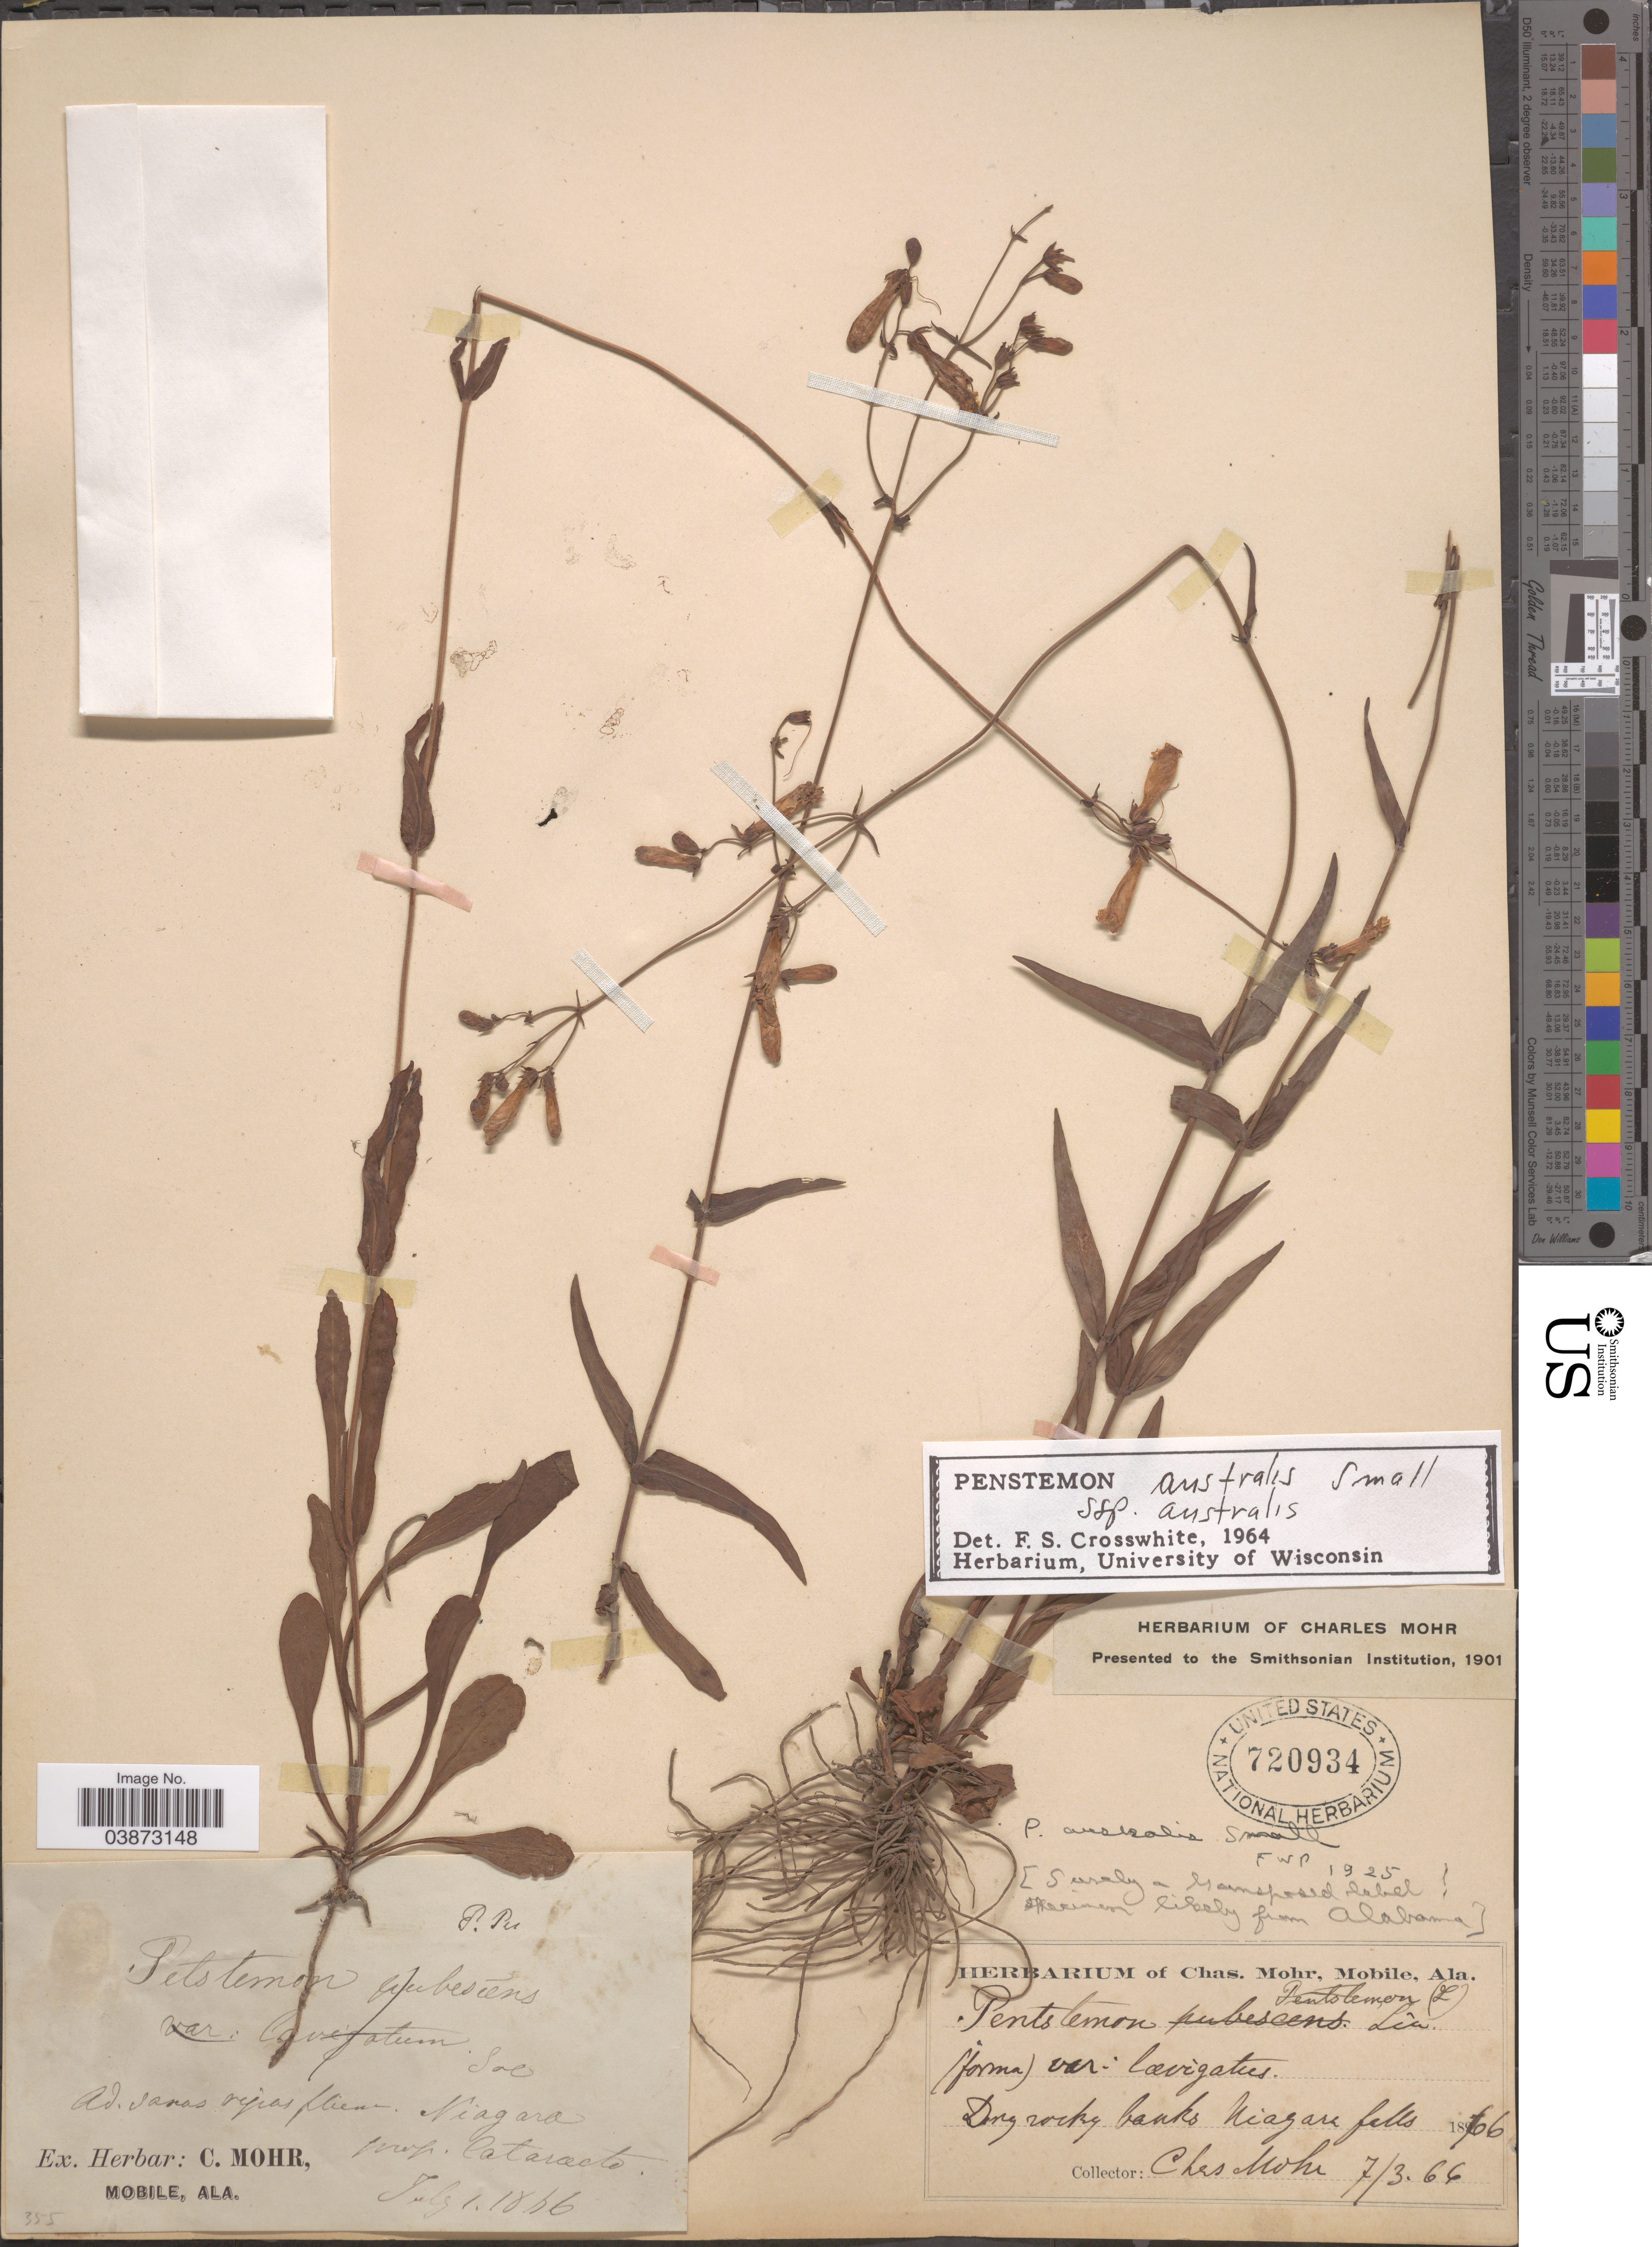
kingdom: Plantae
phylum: Tracheophyta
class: Magnoliopsida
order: Lamiales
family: Plantaginaceae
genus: Penstemon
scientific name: Penstemon australis subsp. australis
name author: Small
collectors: Mohr, C. T. (herbarium)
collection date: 1866-07-03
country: United States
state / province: Alabama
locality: Dry rocky banks Niagara falls.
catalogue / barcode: US 720934